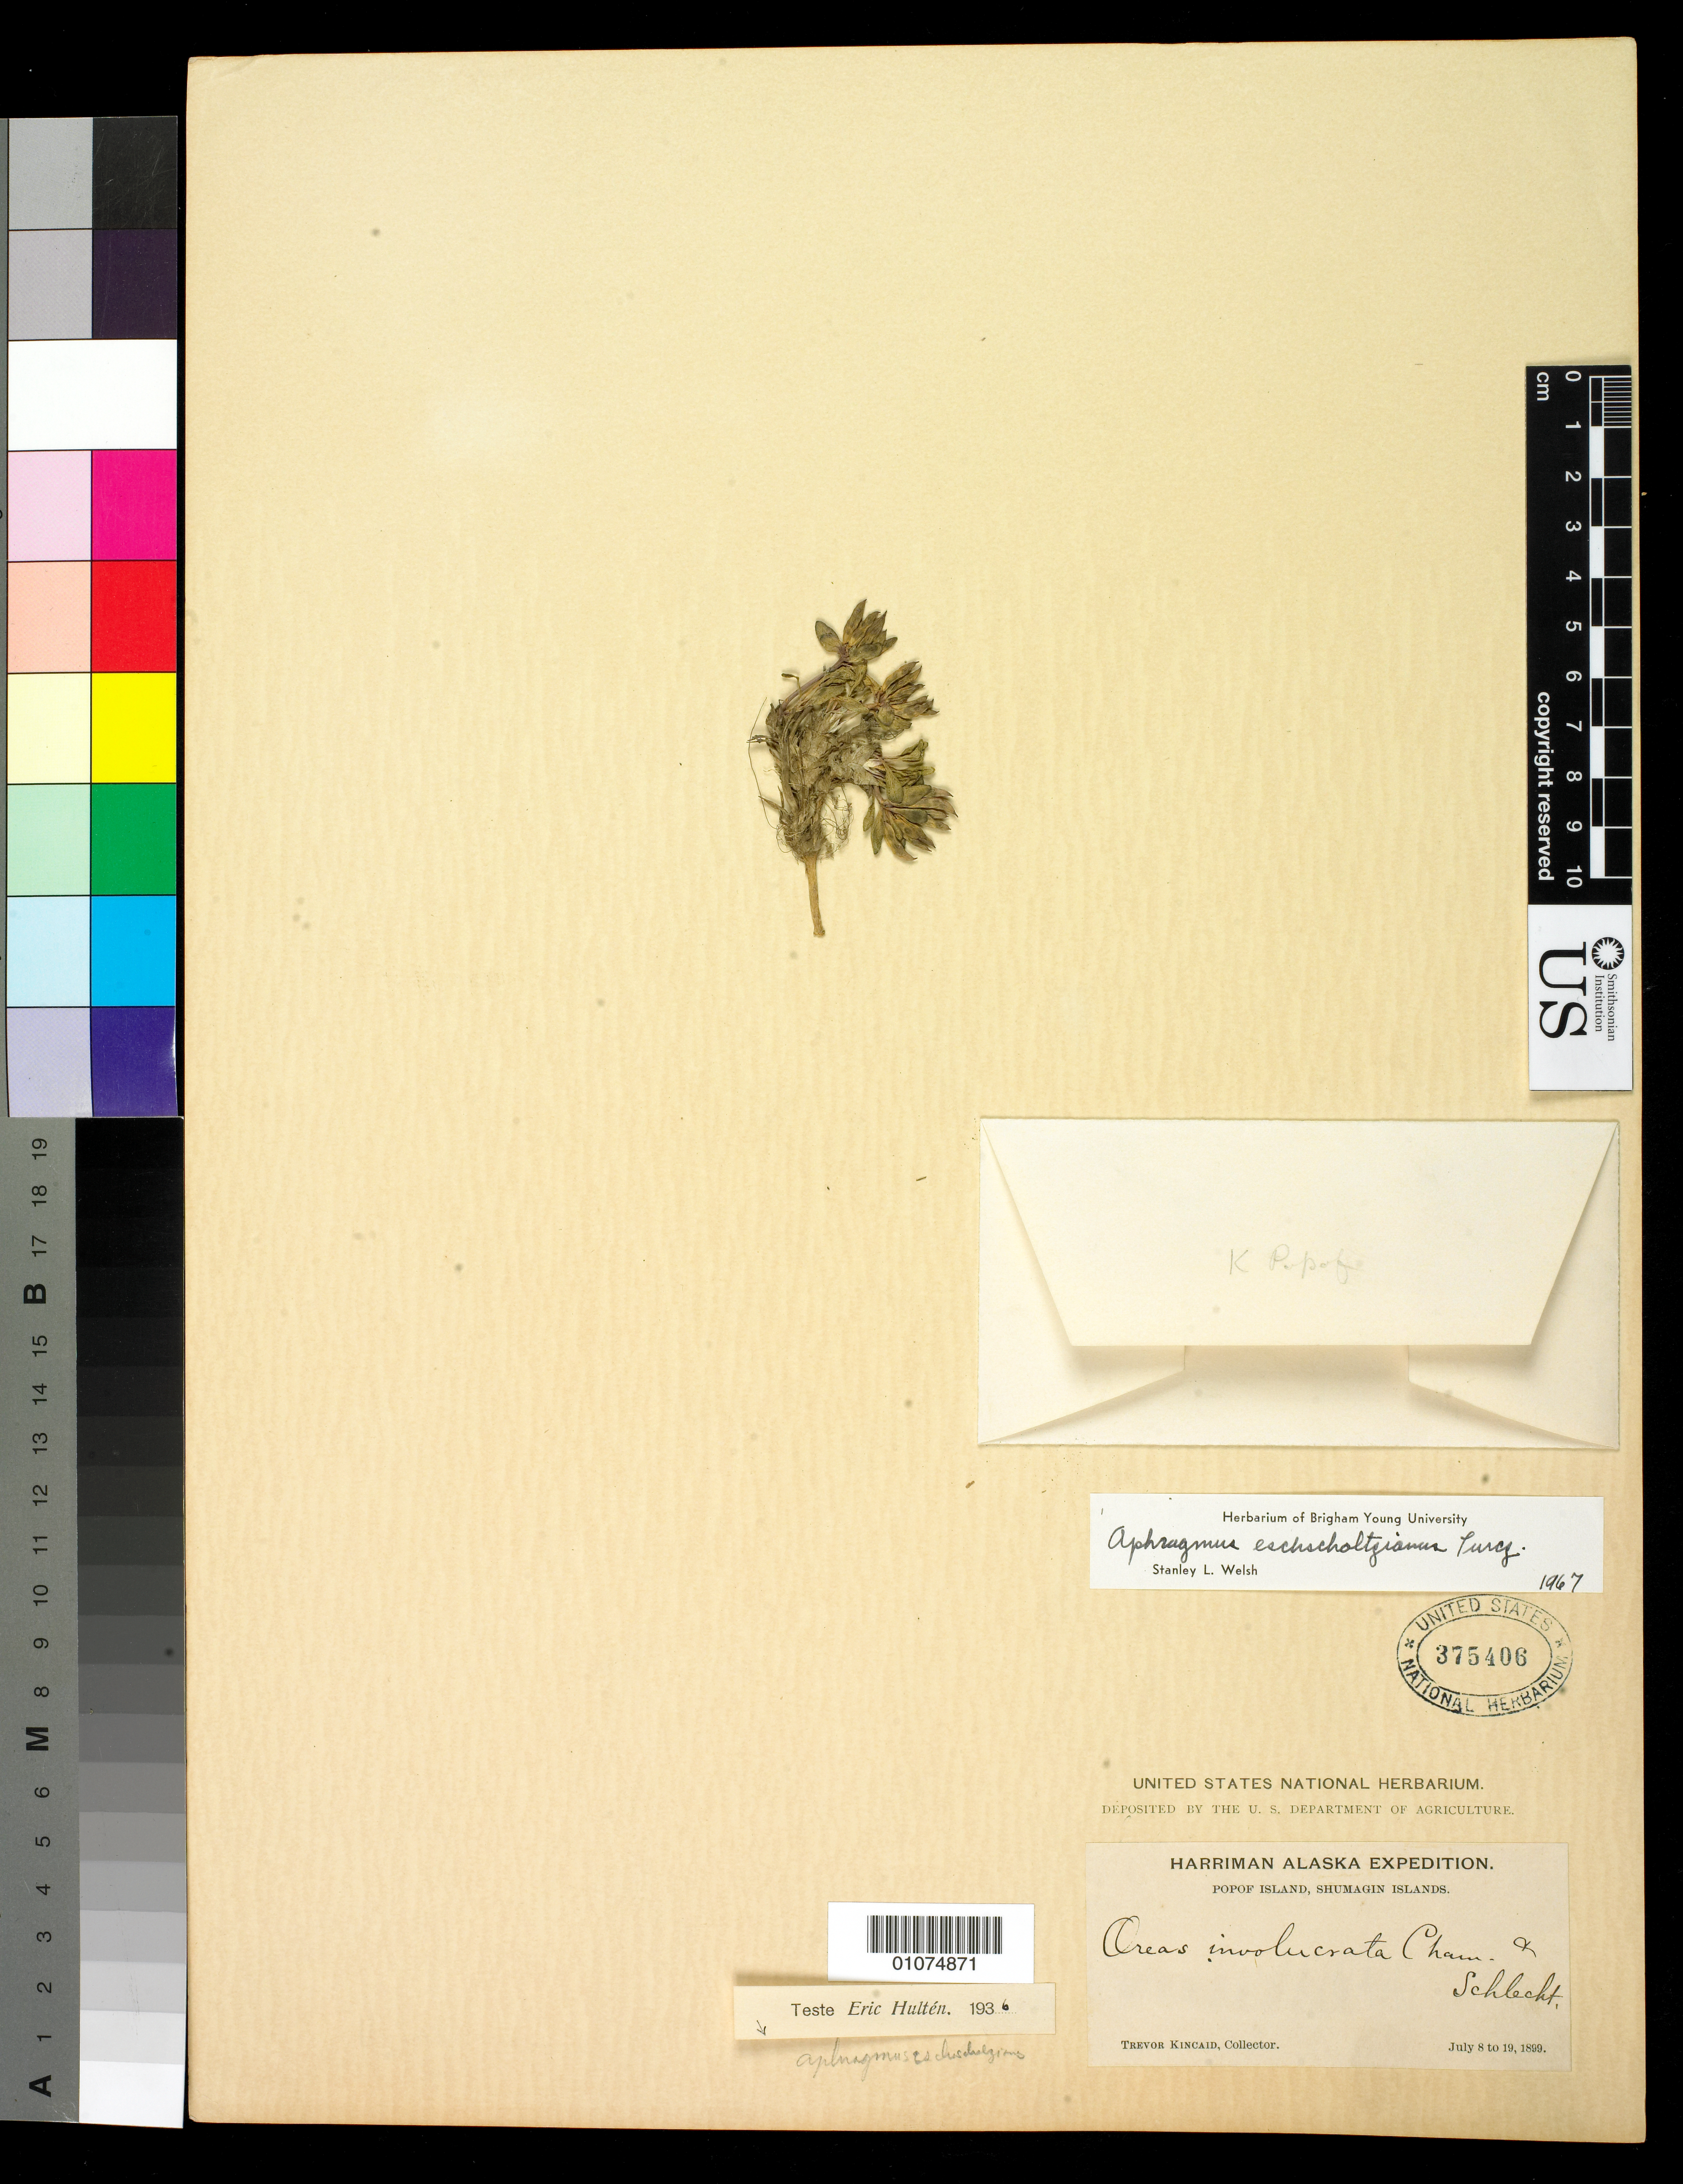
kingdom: Plantae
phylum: Tracheophyta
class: Magnoliopsida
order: Brassicales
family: Brassicaceae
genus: Aphragmus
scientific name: Aphragmus eschscholtzianus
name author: Andrz. ex DC.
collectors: T. C. Kincaid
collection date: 1899-07-19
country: Russian Federation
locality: Popov Island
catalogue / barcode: US 375406